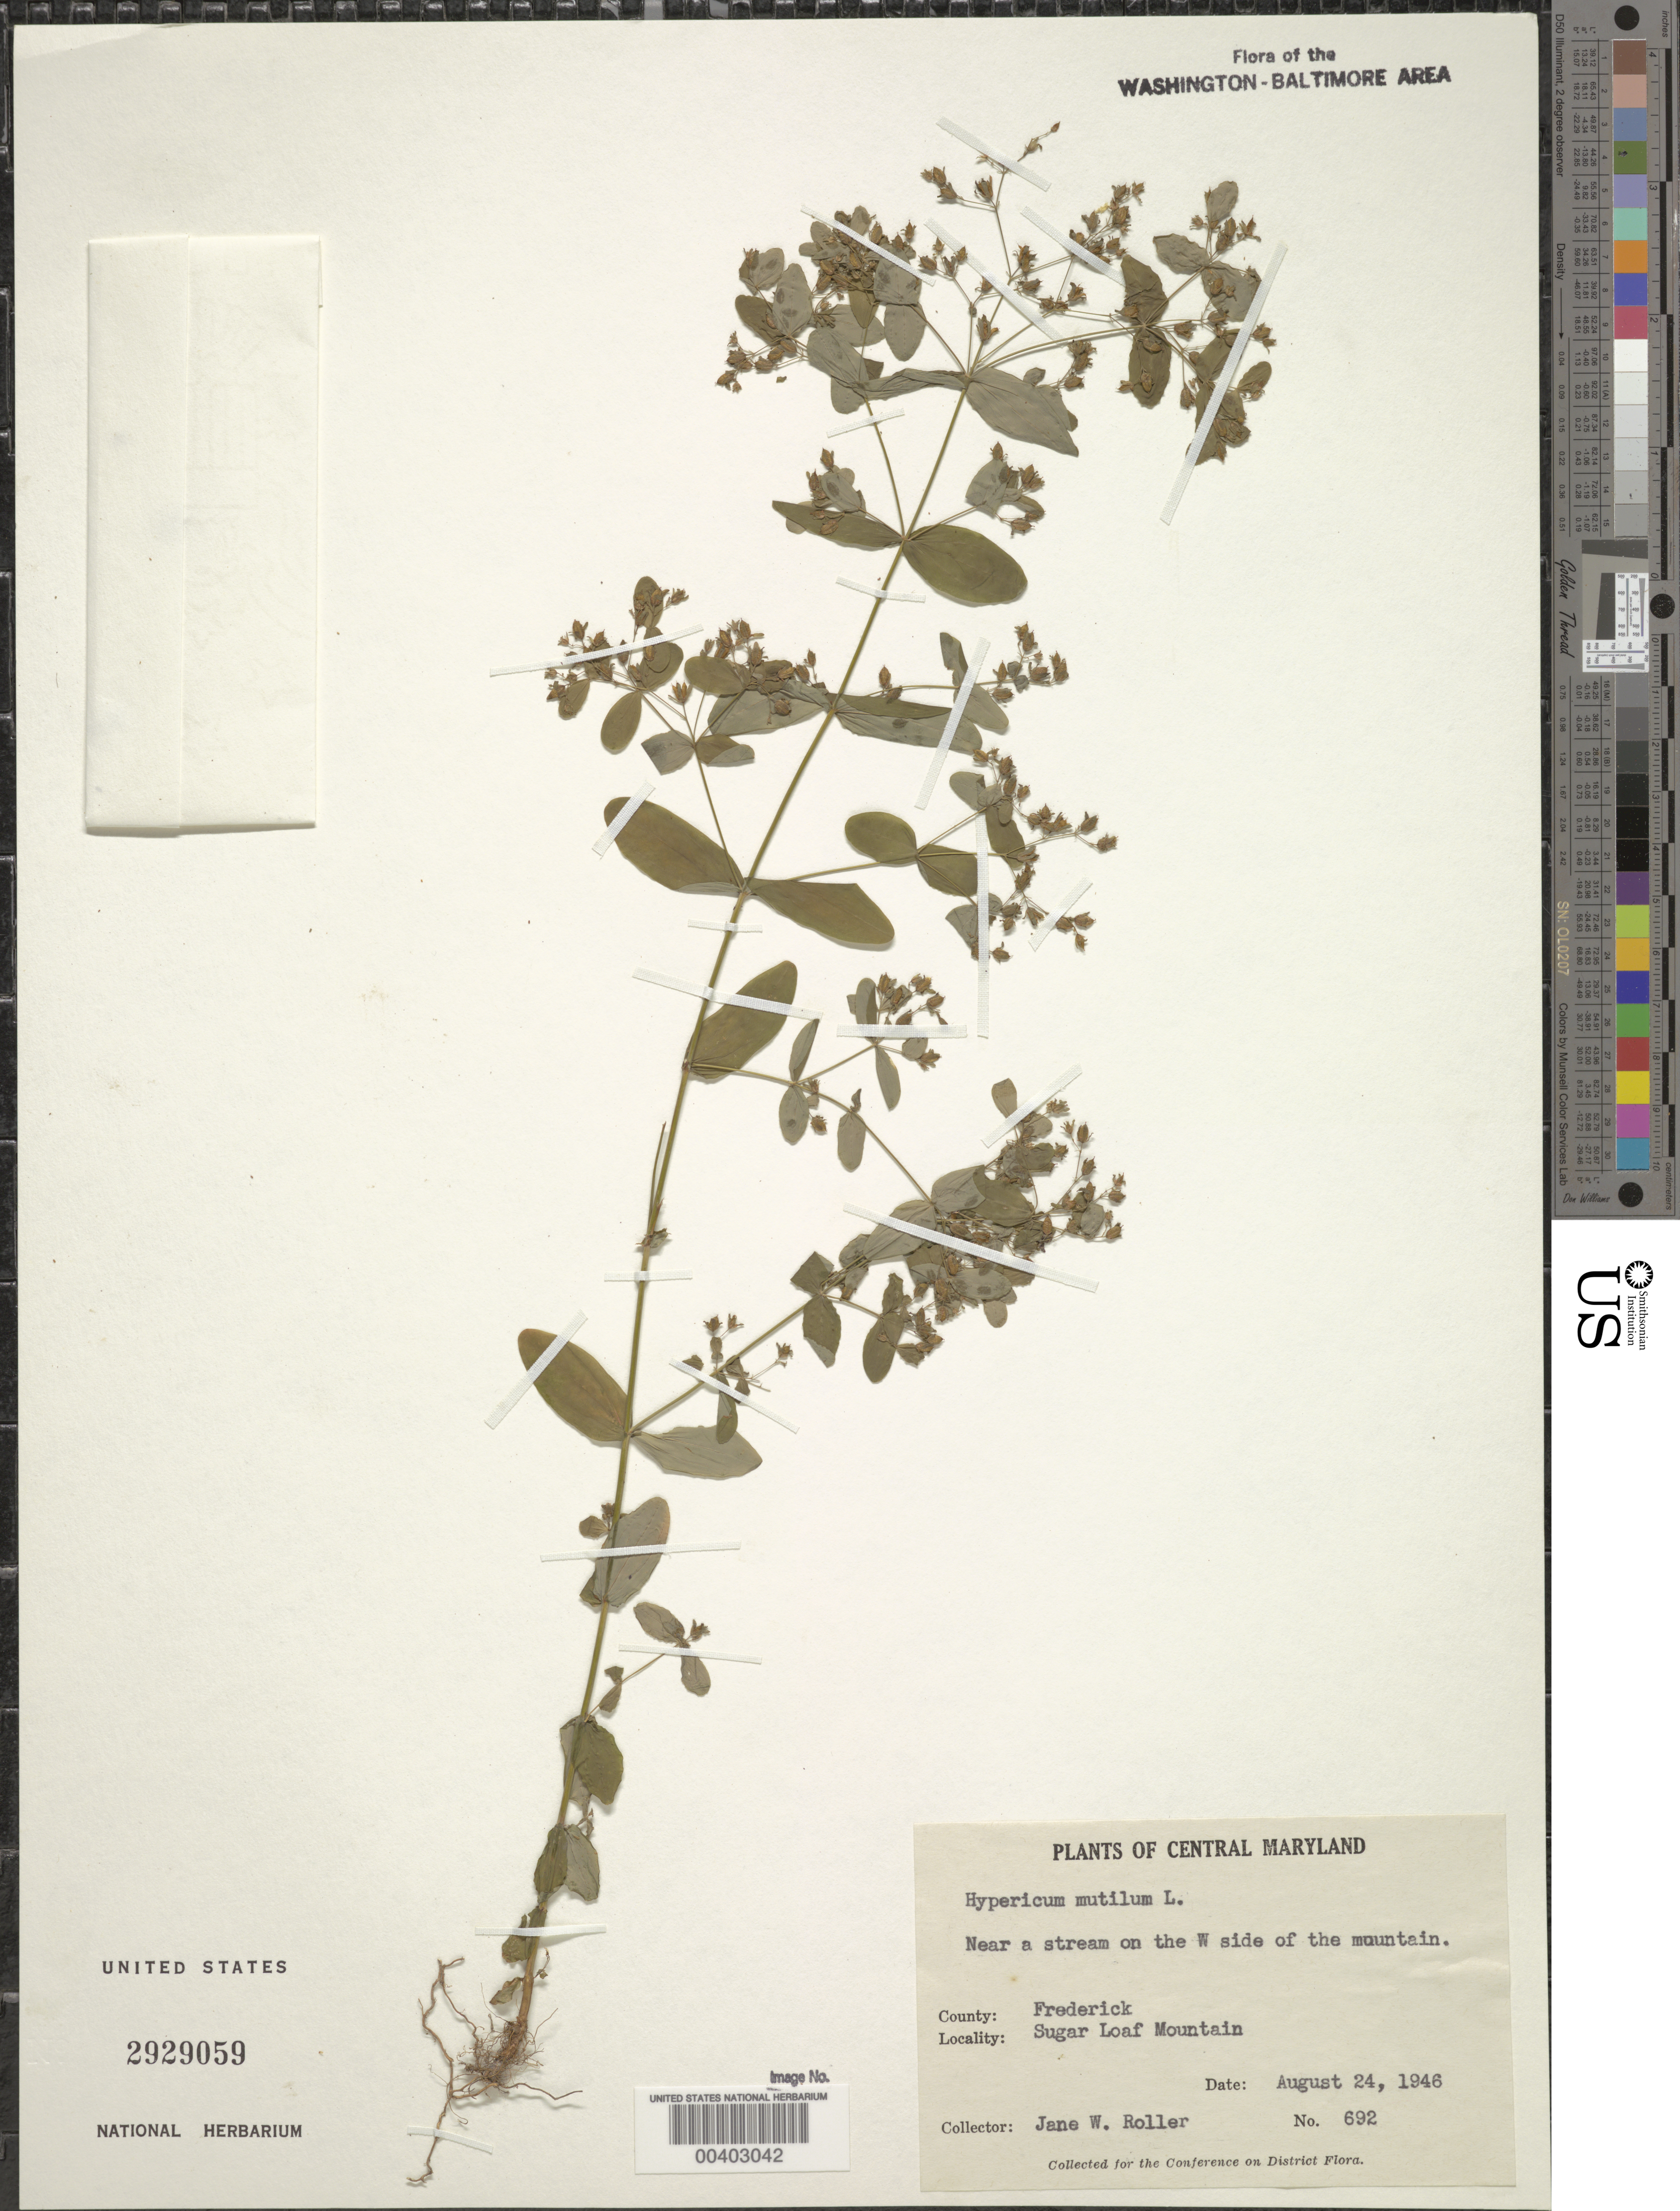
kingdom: Plantae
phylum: Tracheophyta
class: Magnoliopsida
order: Malpighiales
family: Hypericaceae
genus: Hypericum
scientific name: Hypericum mutilum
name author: L.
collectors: J. W. Roller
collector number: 692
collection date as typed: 24 Aug 1946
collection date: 1946-08-24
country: United States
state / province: Maryland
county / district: Frederick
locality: Sugar Loaf Mountain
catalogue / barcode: US 2929059